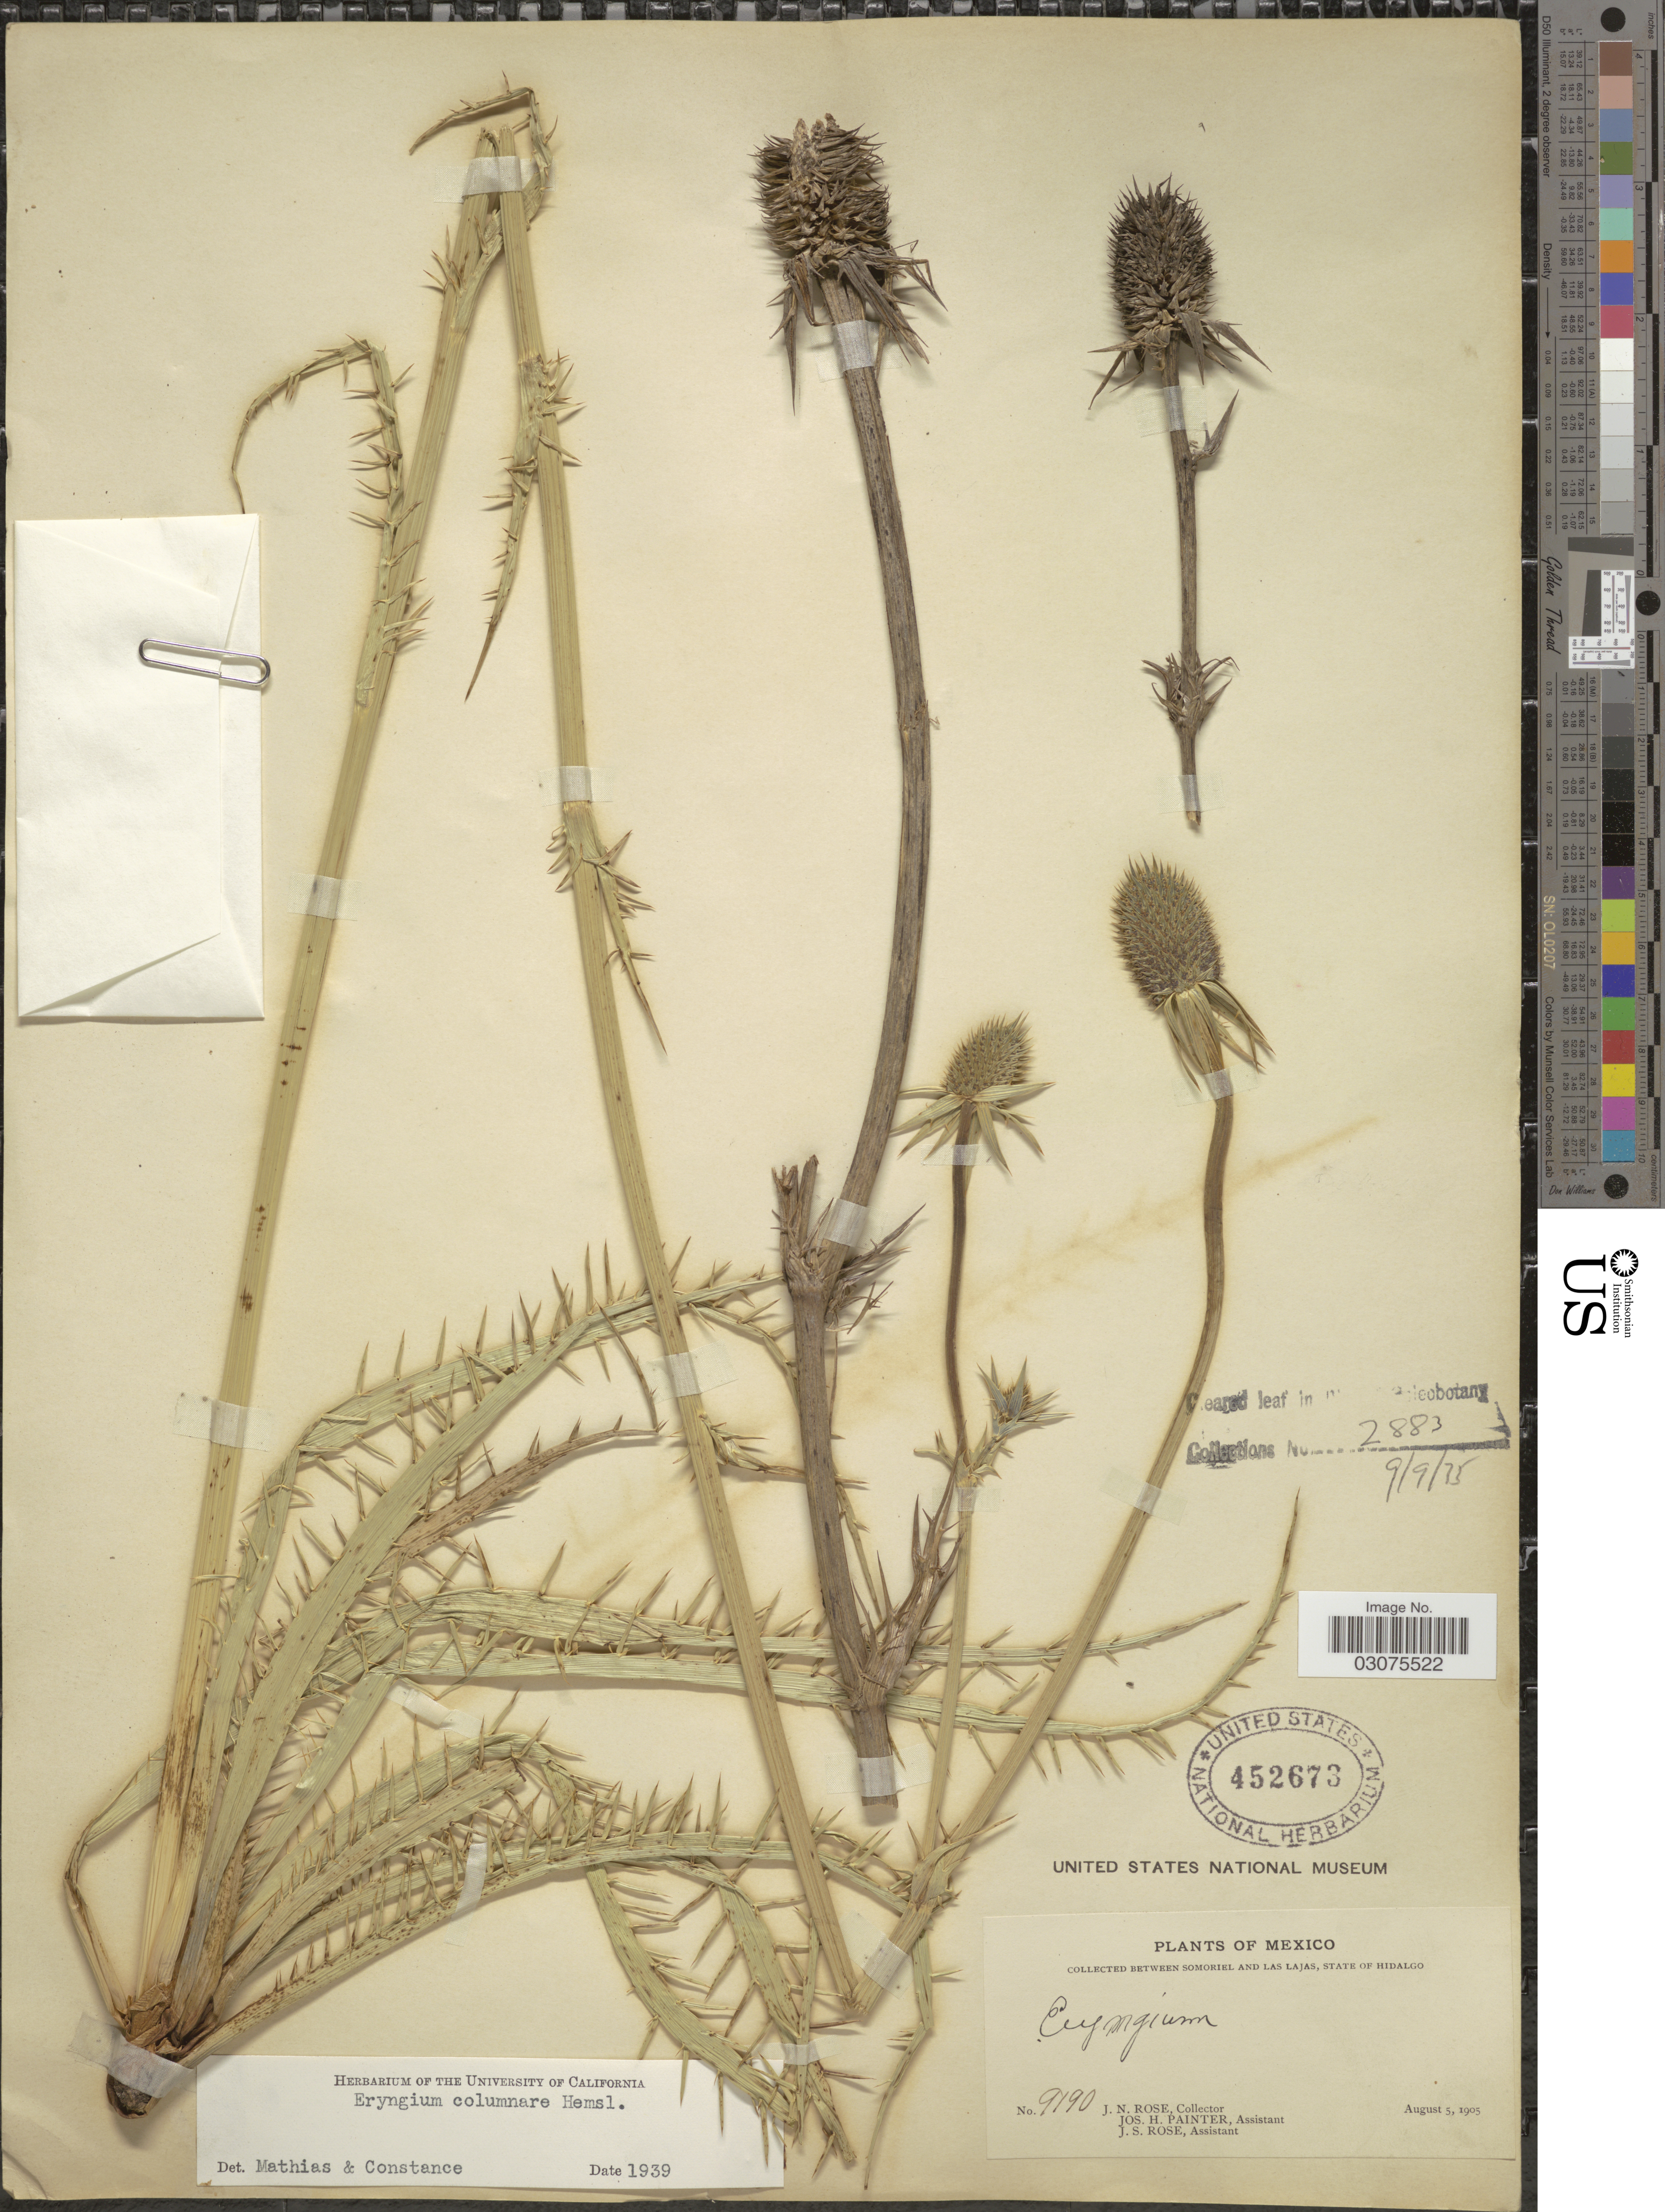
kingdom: Plantae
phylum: Tracheophyta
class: Magnoliopsida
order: Apiales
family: Apiaceae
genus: Eryngium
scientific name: Eryngium columnare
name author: Hemsl.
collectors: J. N. Rose, J. H. Painter & J. S. Rose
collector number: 9190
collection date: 1905-08-05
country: Mexico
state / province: Hidalgo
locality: Between Somoriel and Las Lajas.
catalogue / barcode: US 452673